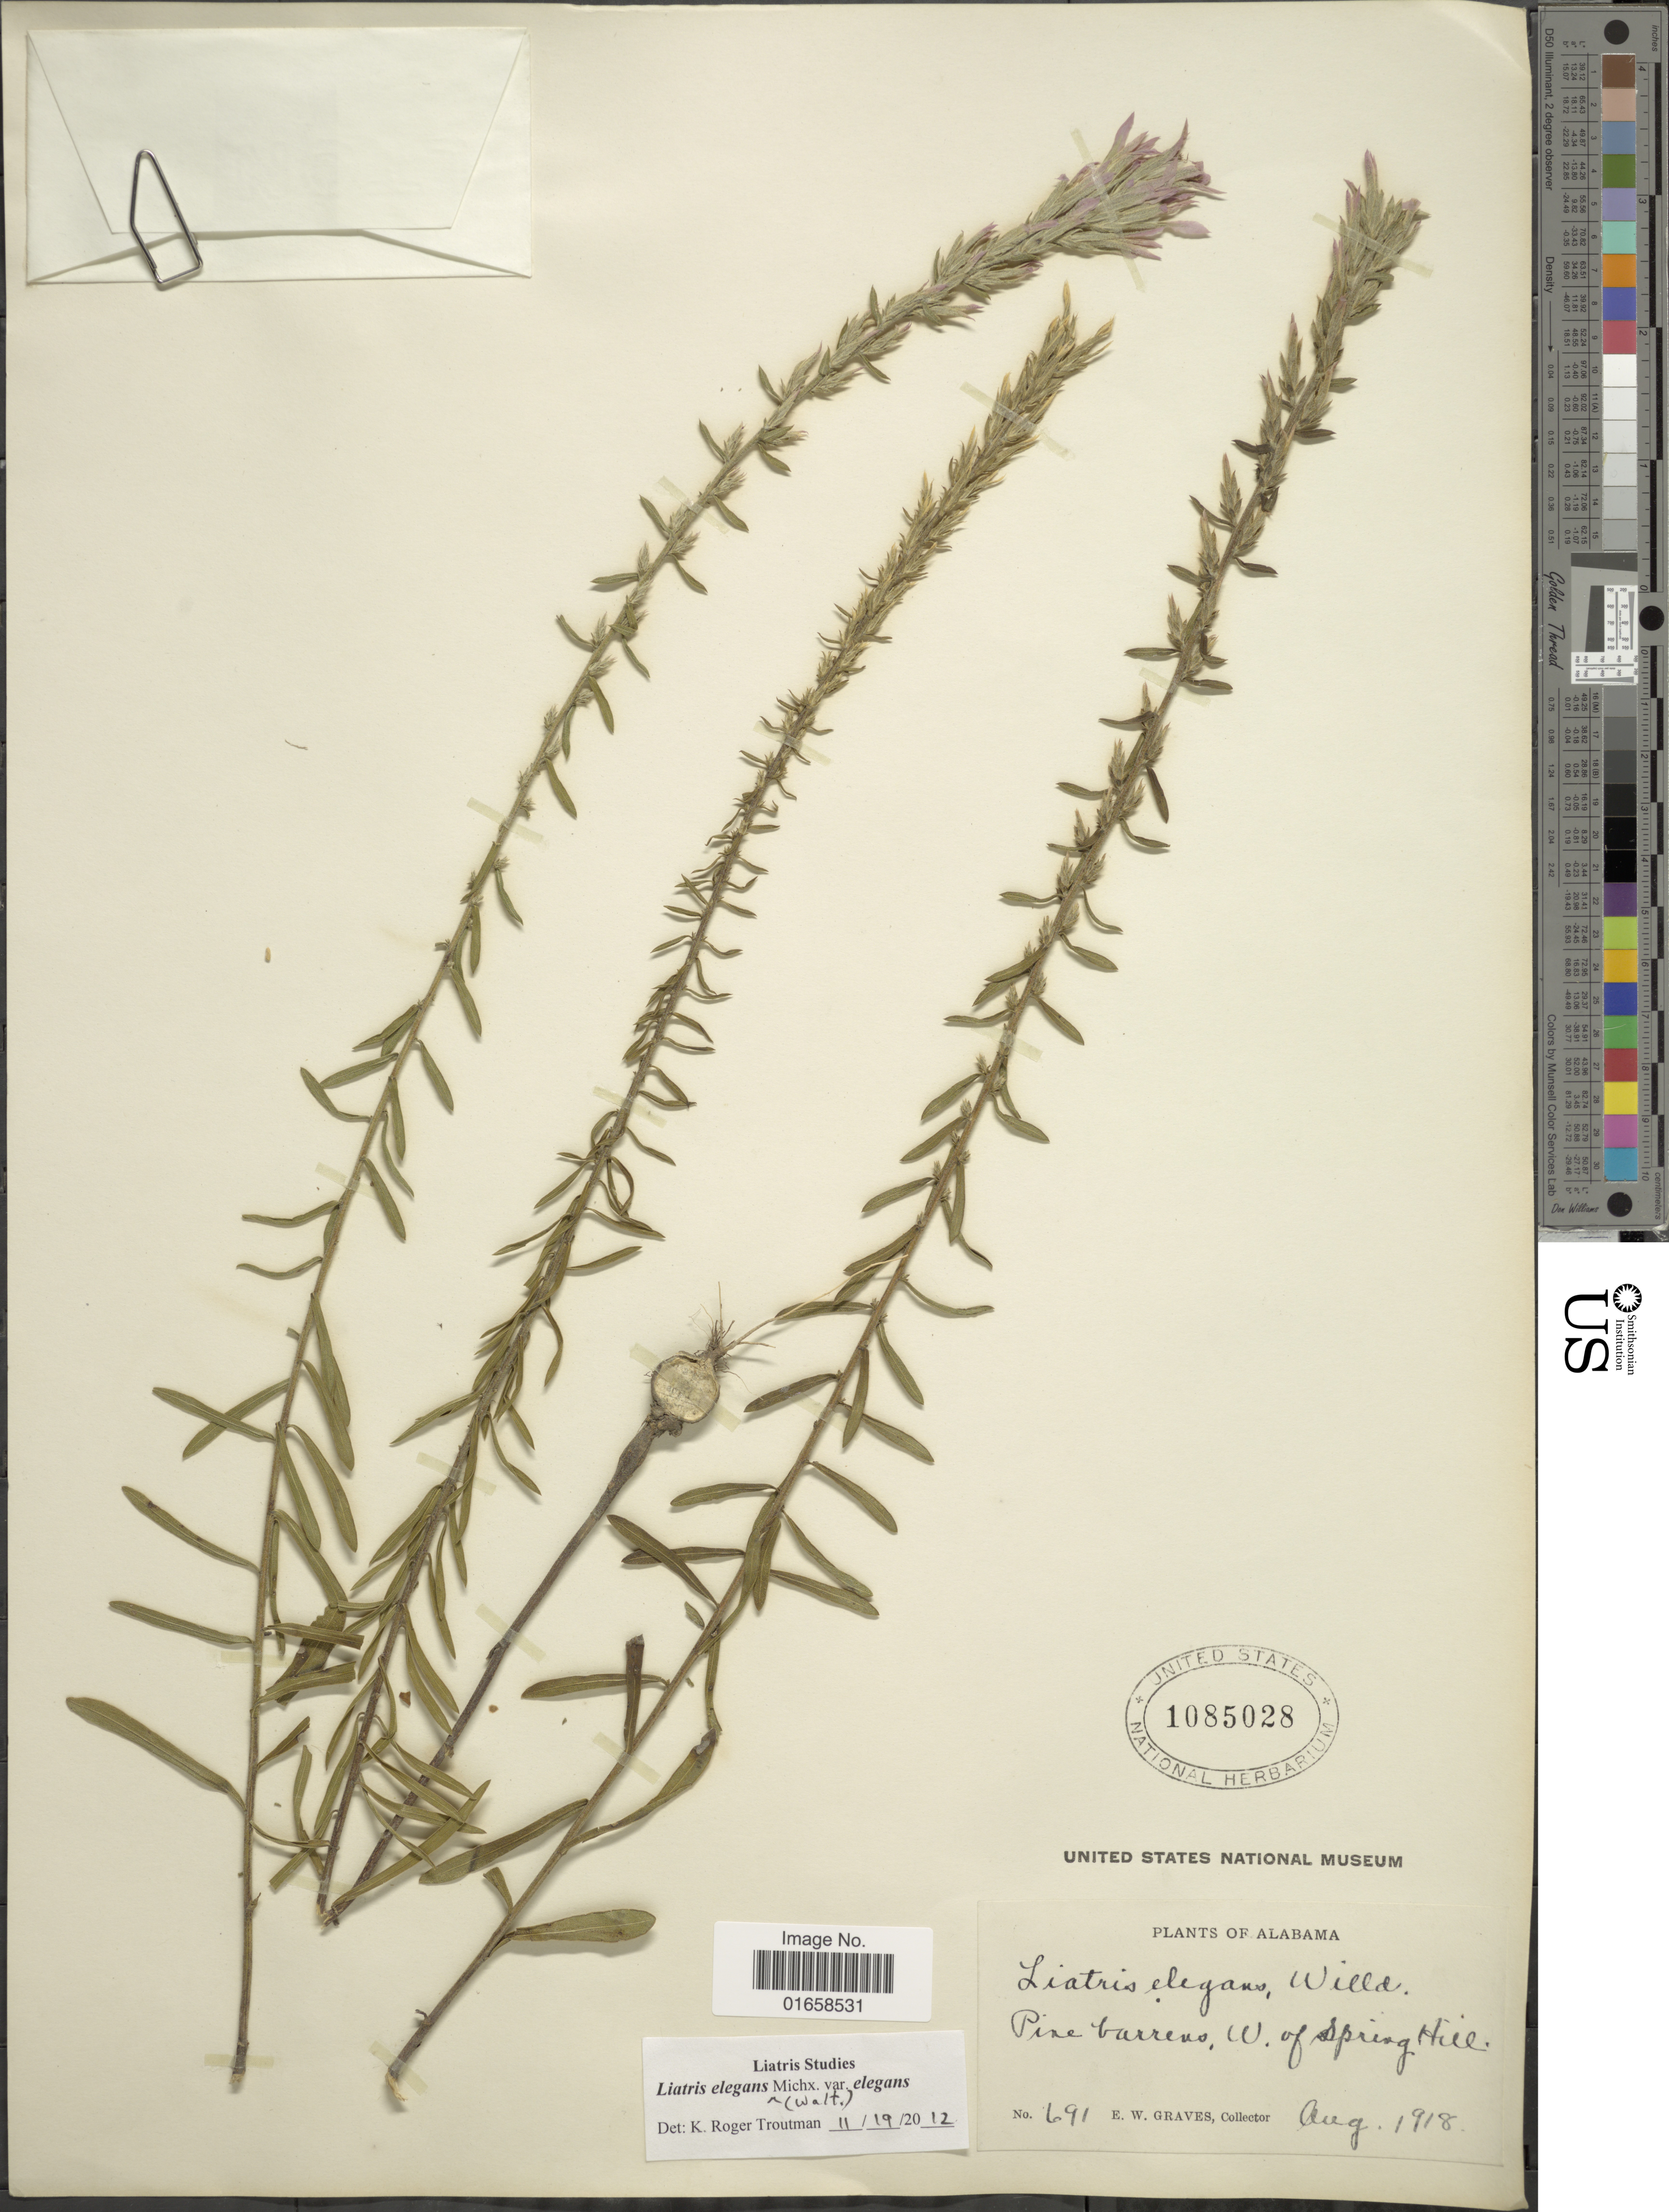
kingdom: Plantae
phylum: Tracheophyta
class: Magnoliopsida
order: Asterales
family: Asteraceae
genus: Liatris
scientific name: Liatris elegans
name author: (Walter) Michx.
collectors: E. Graves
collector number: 691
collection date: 1918-08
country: United States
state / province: Alabama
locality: Pine barrens,W. of spring Hill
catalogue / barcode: US 1085028